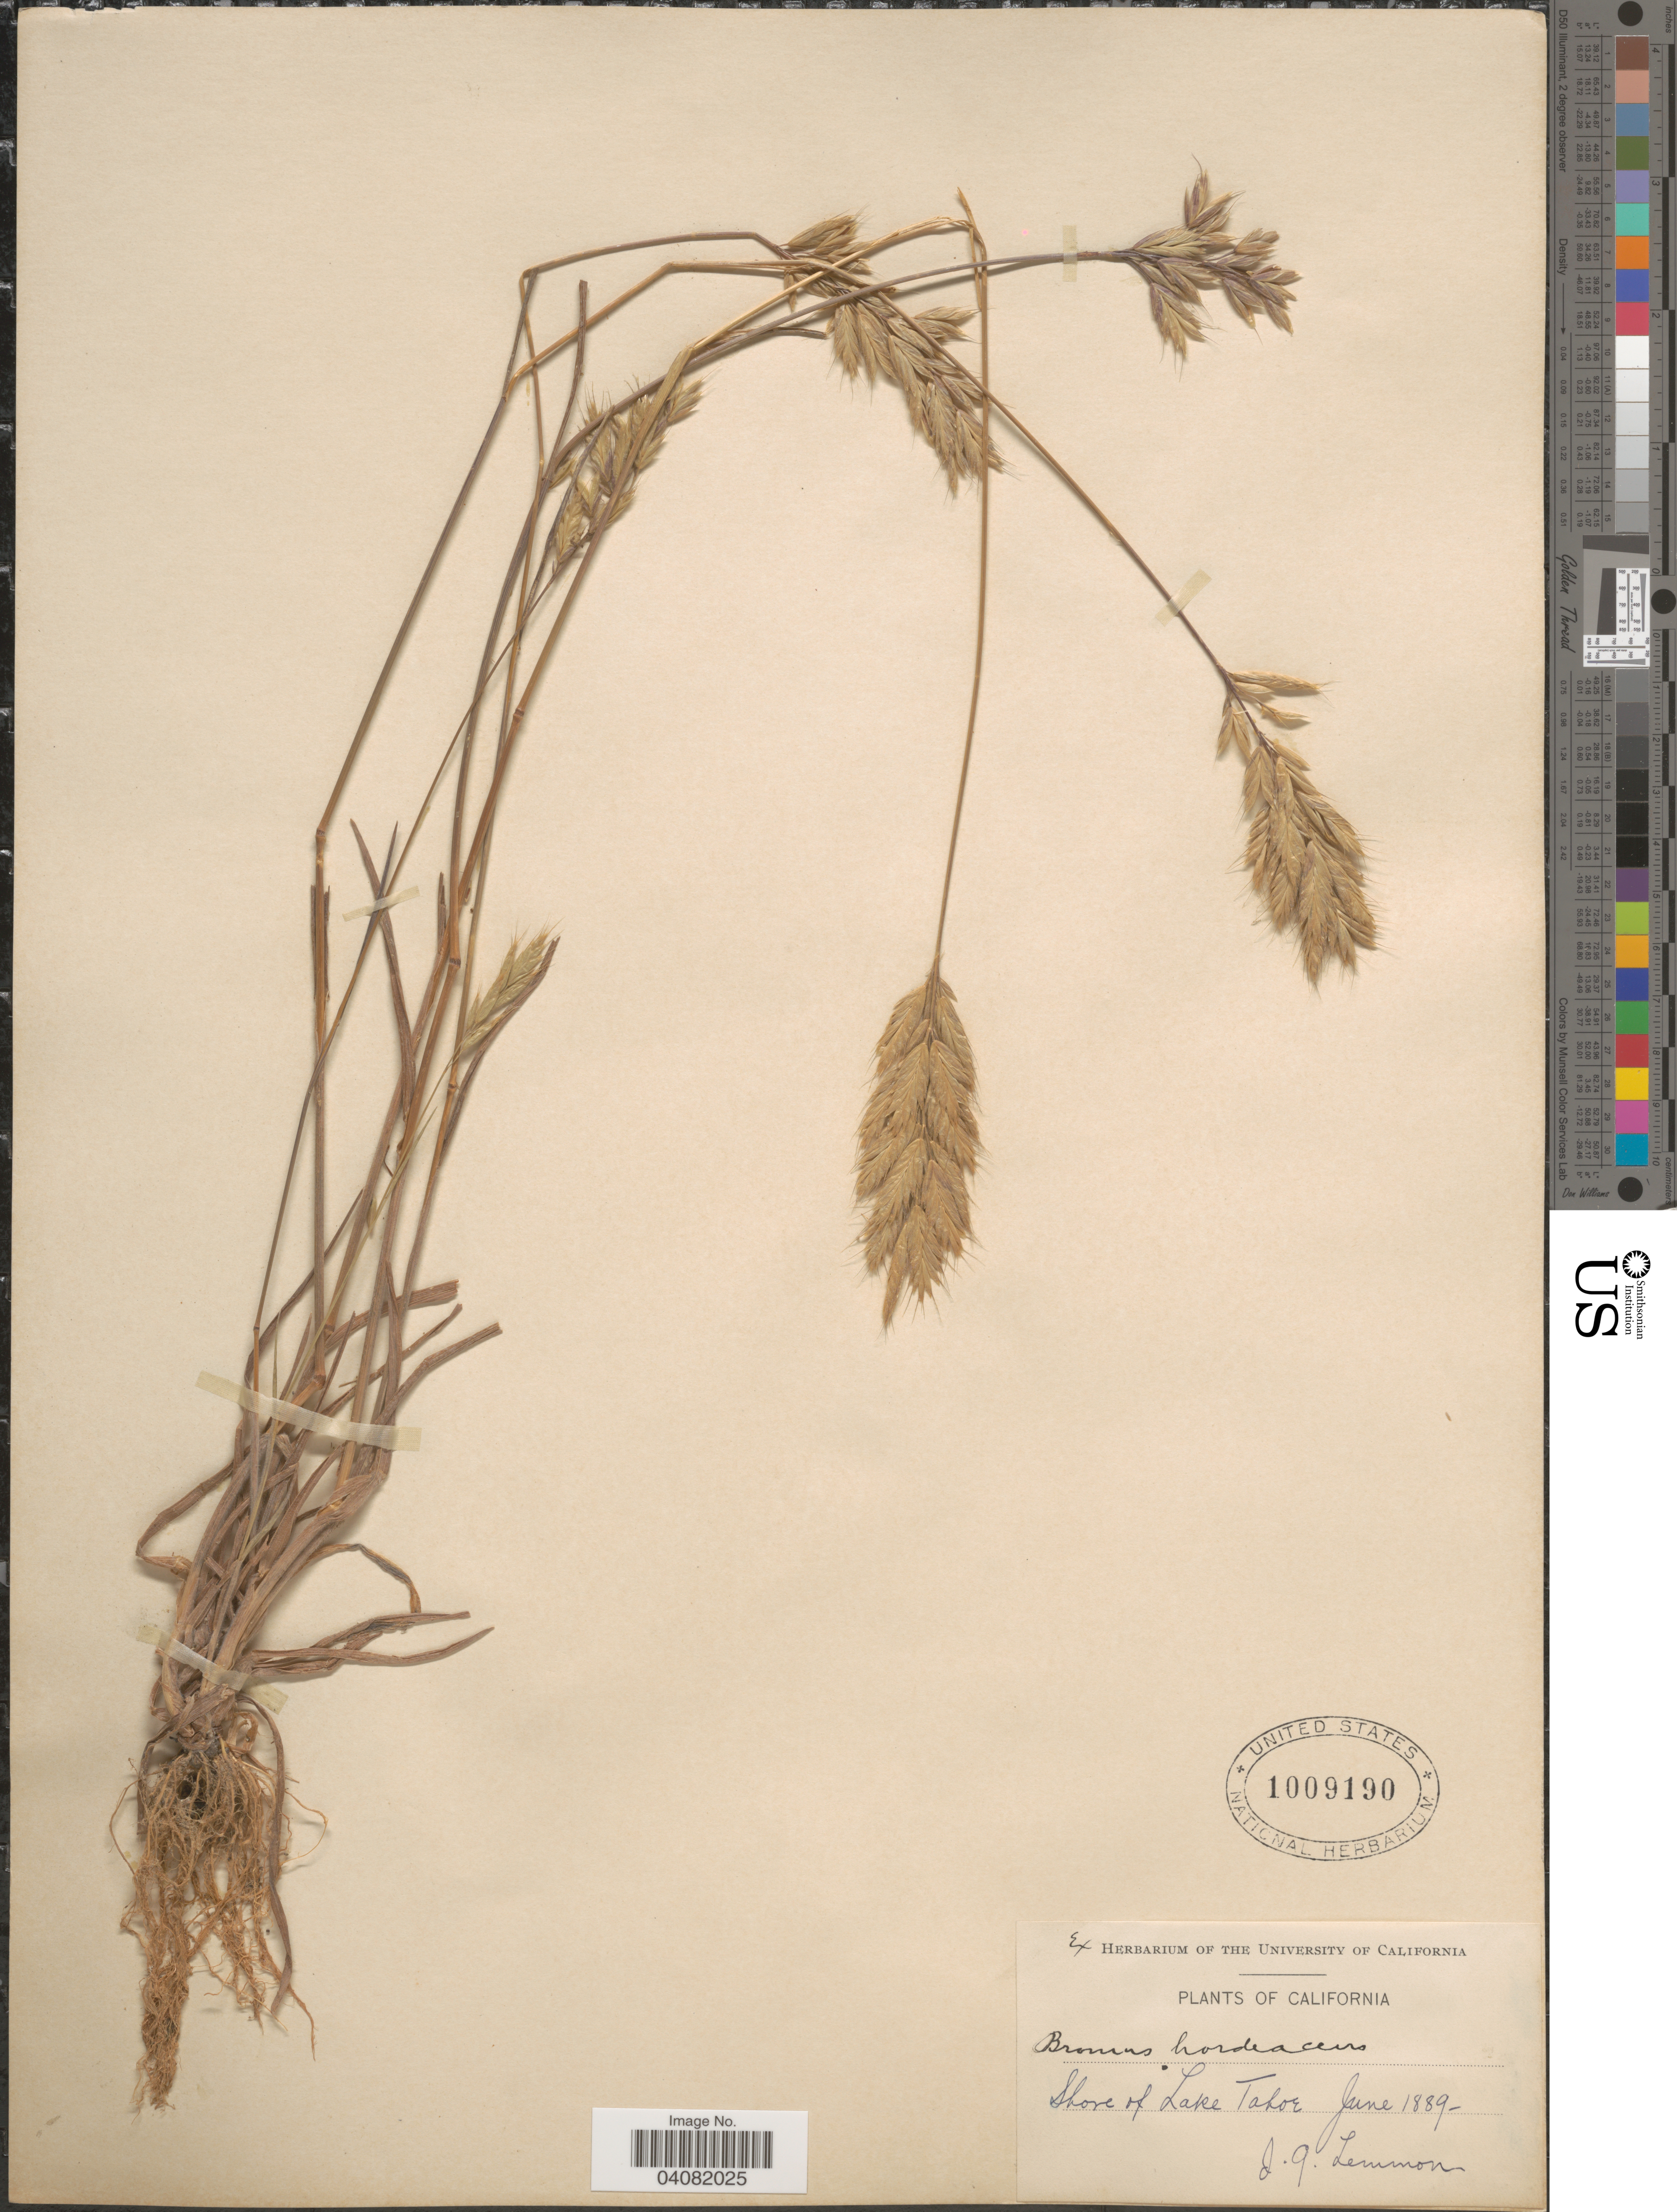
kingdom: Plantae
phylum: Tracheophyta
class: Liliopsida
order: Poales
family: Poaceae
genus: Bromus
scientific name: Bromus hordeaceus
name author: L.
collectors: J. Lemmon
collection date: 1889-06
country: United States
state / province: California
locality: Shore of Lake Tahoe.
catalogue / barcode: US 1009190